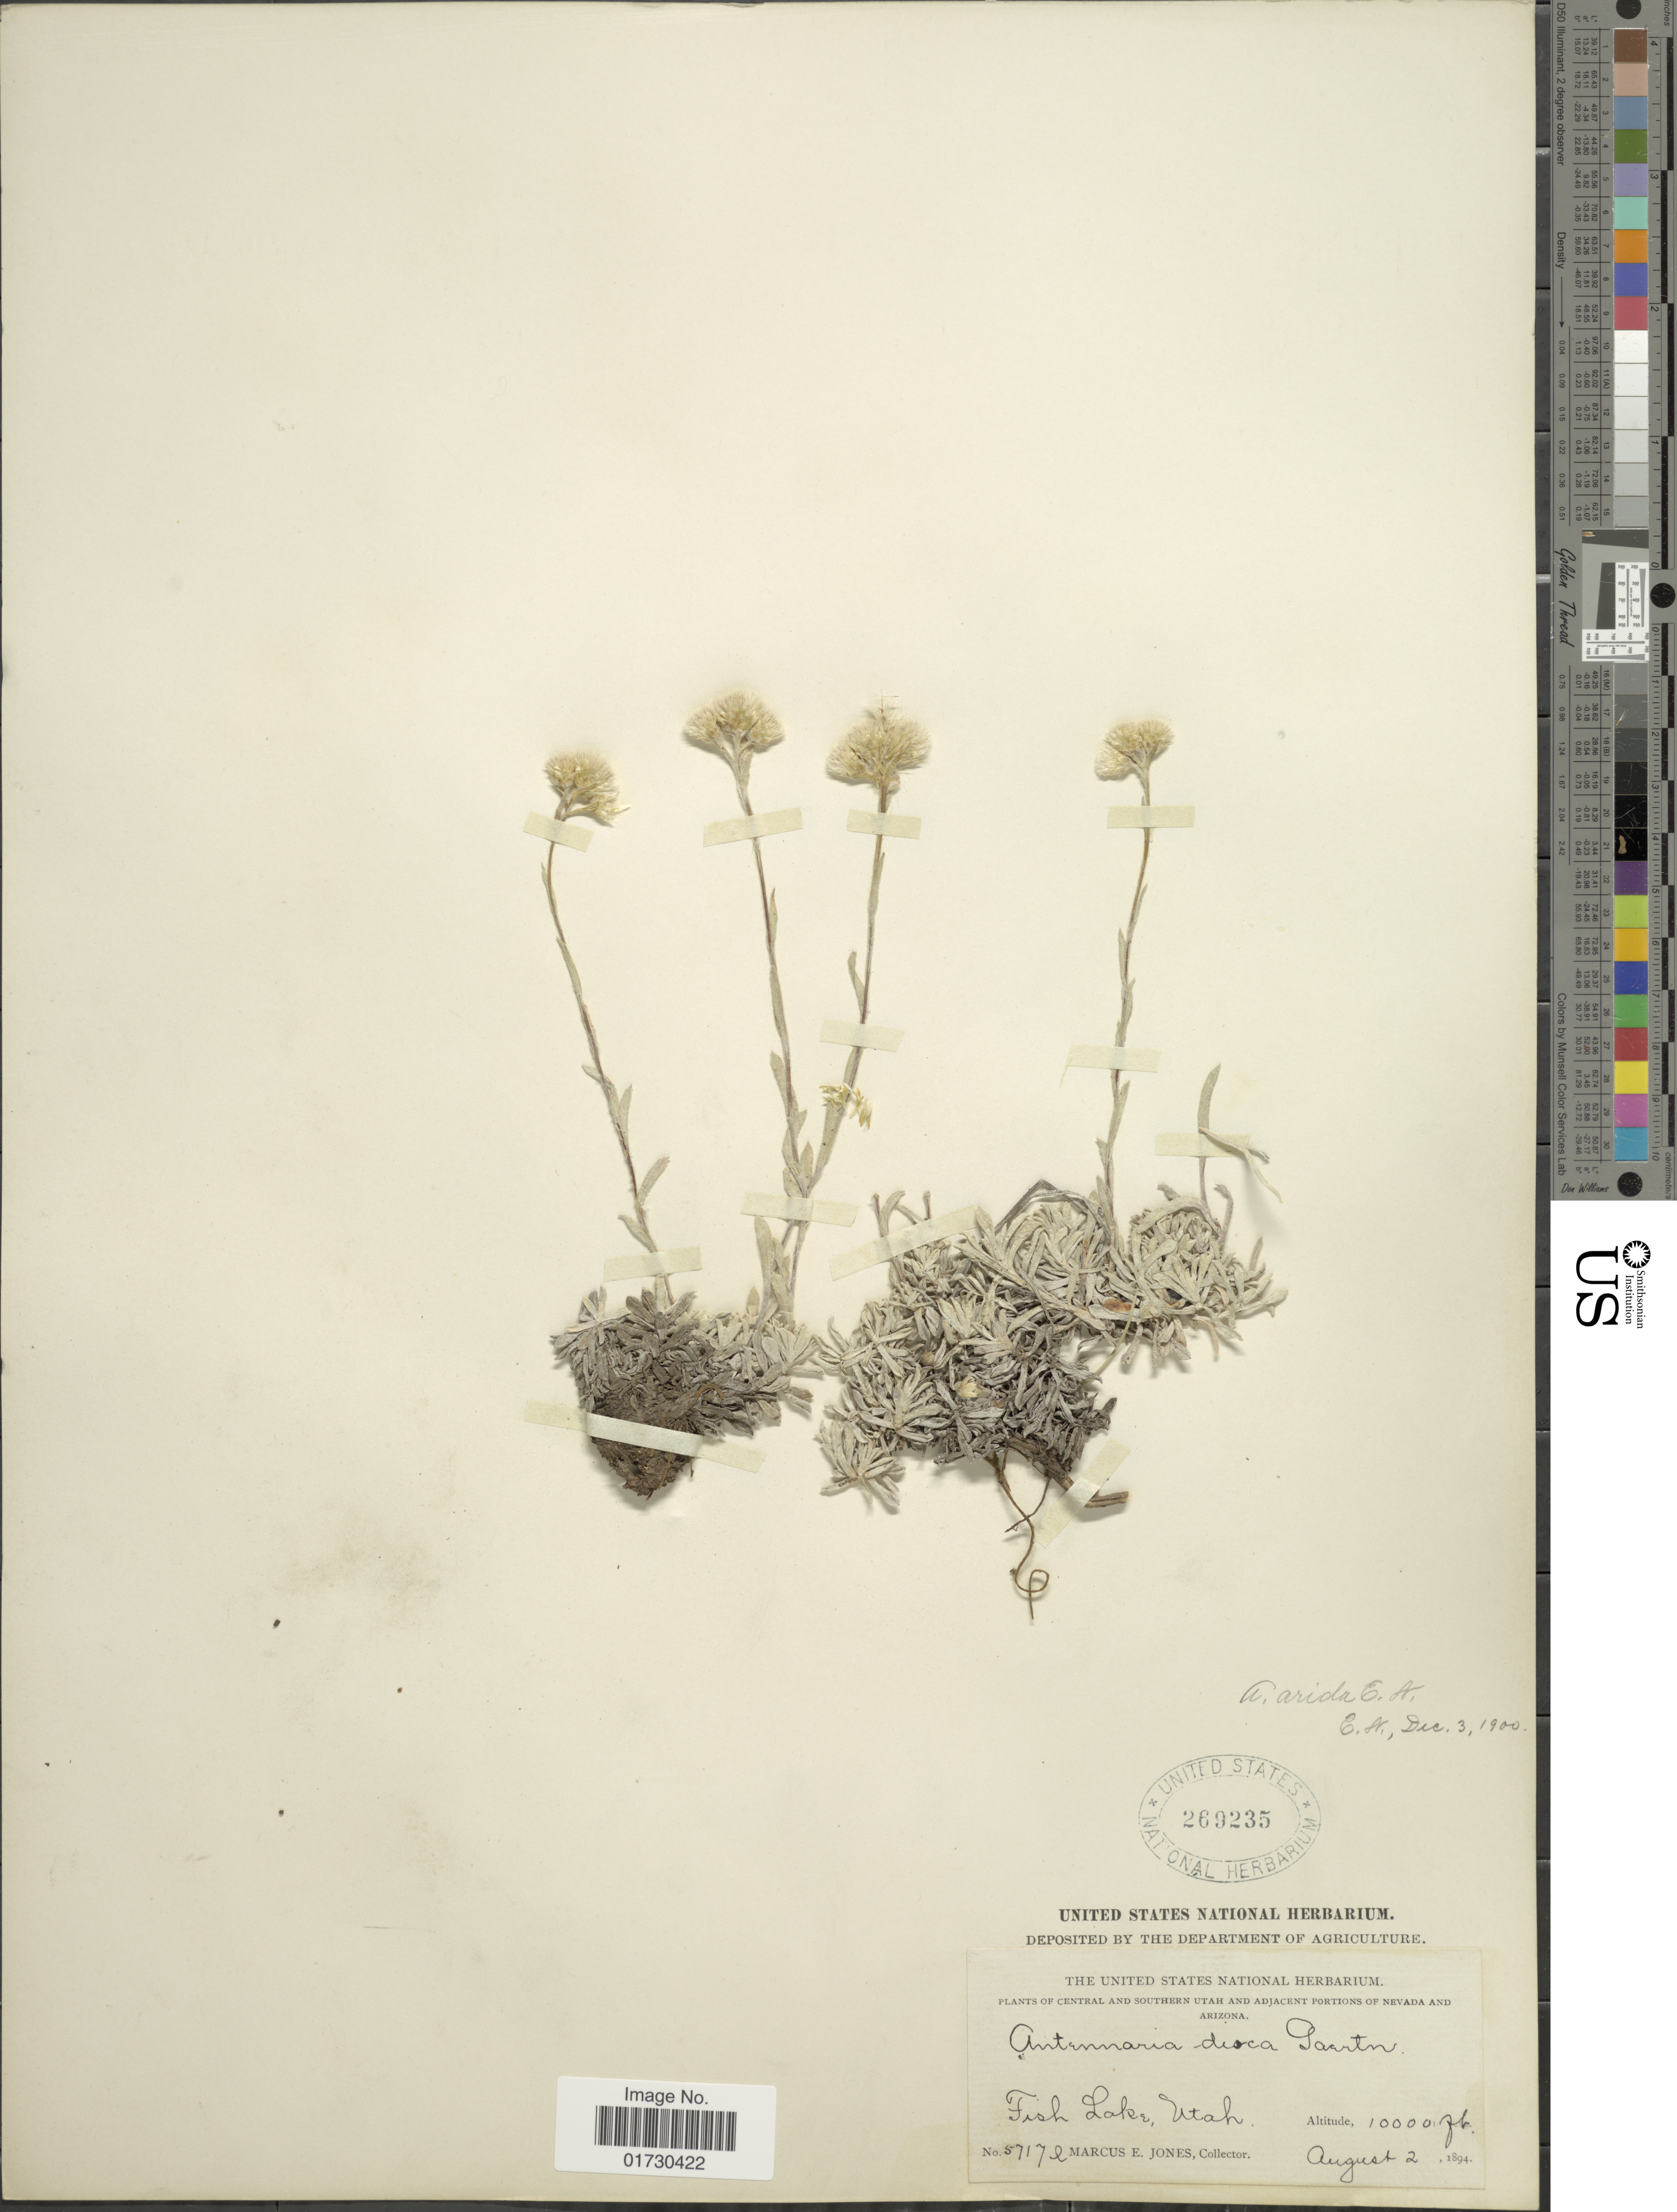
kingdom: Plantae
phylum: Tracheophyta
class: Magnoliopsida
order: Asterales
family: Asteraceae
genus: Antennaria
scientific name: Antennaria arida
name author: E.E. Nelson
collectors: M. E. Jones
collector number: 5717e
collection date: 1894-08-02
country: United States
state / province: Utah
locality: Fish Lake, Utah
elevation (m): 3048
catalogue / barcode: US 269235